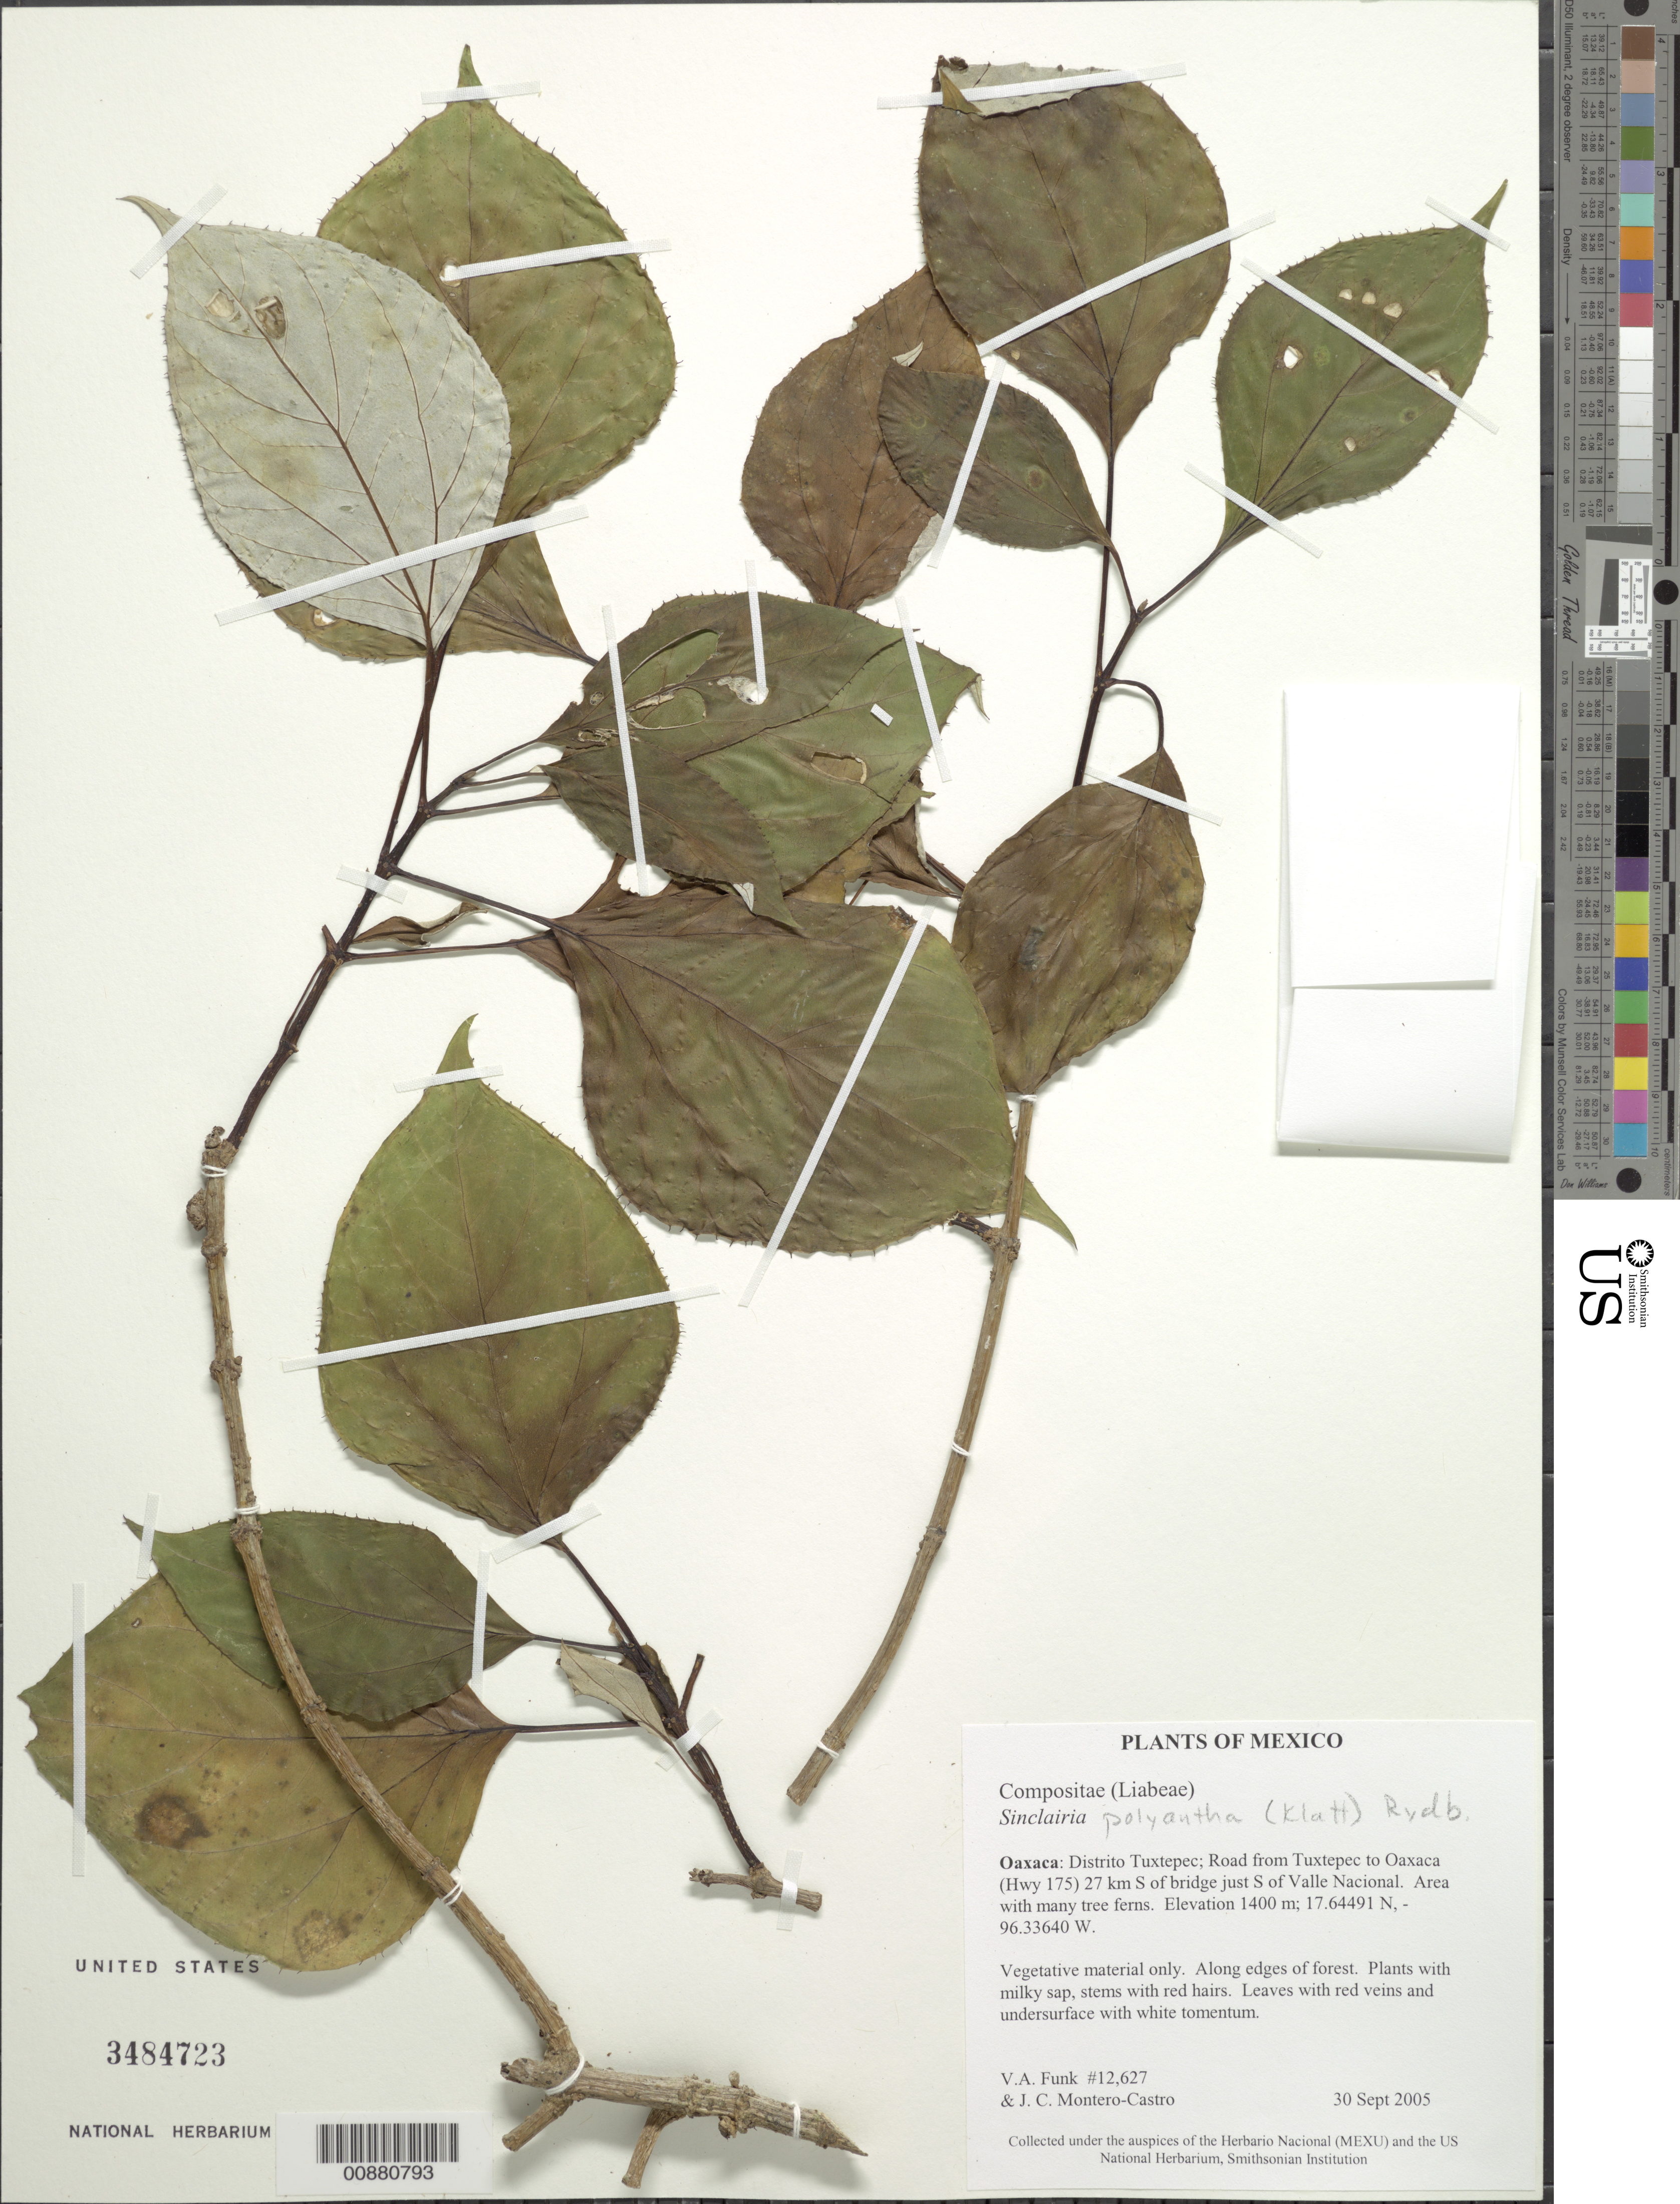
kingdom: Plantae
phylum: Tracheophyta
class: Magnoliopsida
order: Asterales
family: Asteraceae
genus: Sinclairia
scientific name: Sinclairia polyantha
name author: (Klatt) Rydb.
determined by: Funk, Vicki A., (BOT), Smithsonian Institution - National Museum of Natural History (UNITED STATES)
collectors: V. Funk & J. Montero-Castro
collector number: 12627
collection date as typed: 30 September 2005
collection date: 2005-09-30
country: Mexico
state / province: Oaxaca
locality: Dist. Tuxtepec; road from Tuxtepec to Oaxaca (Hwy 175), 27 km S of bridge just S of Valle Nacional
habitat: Area with many tree ferns; along edge of forest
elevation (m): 1400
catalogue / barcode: US 3484723